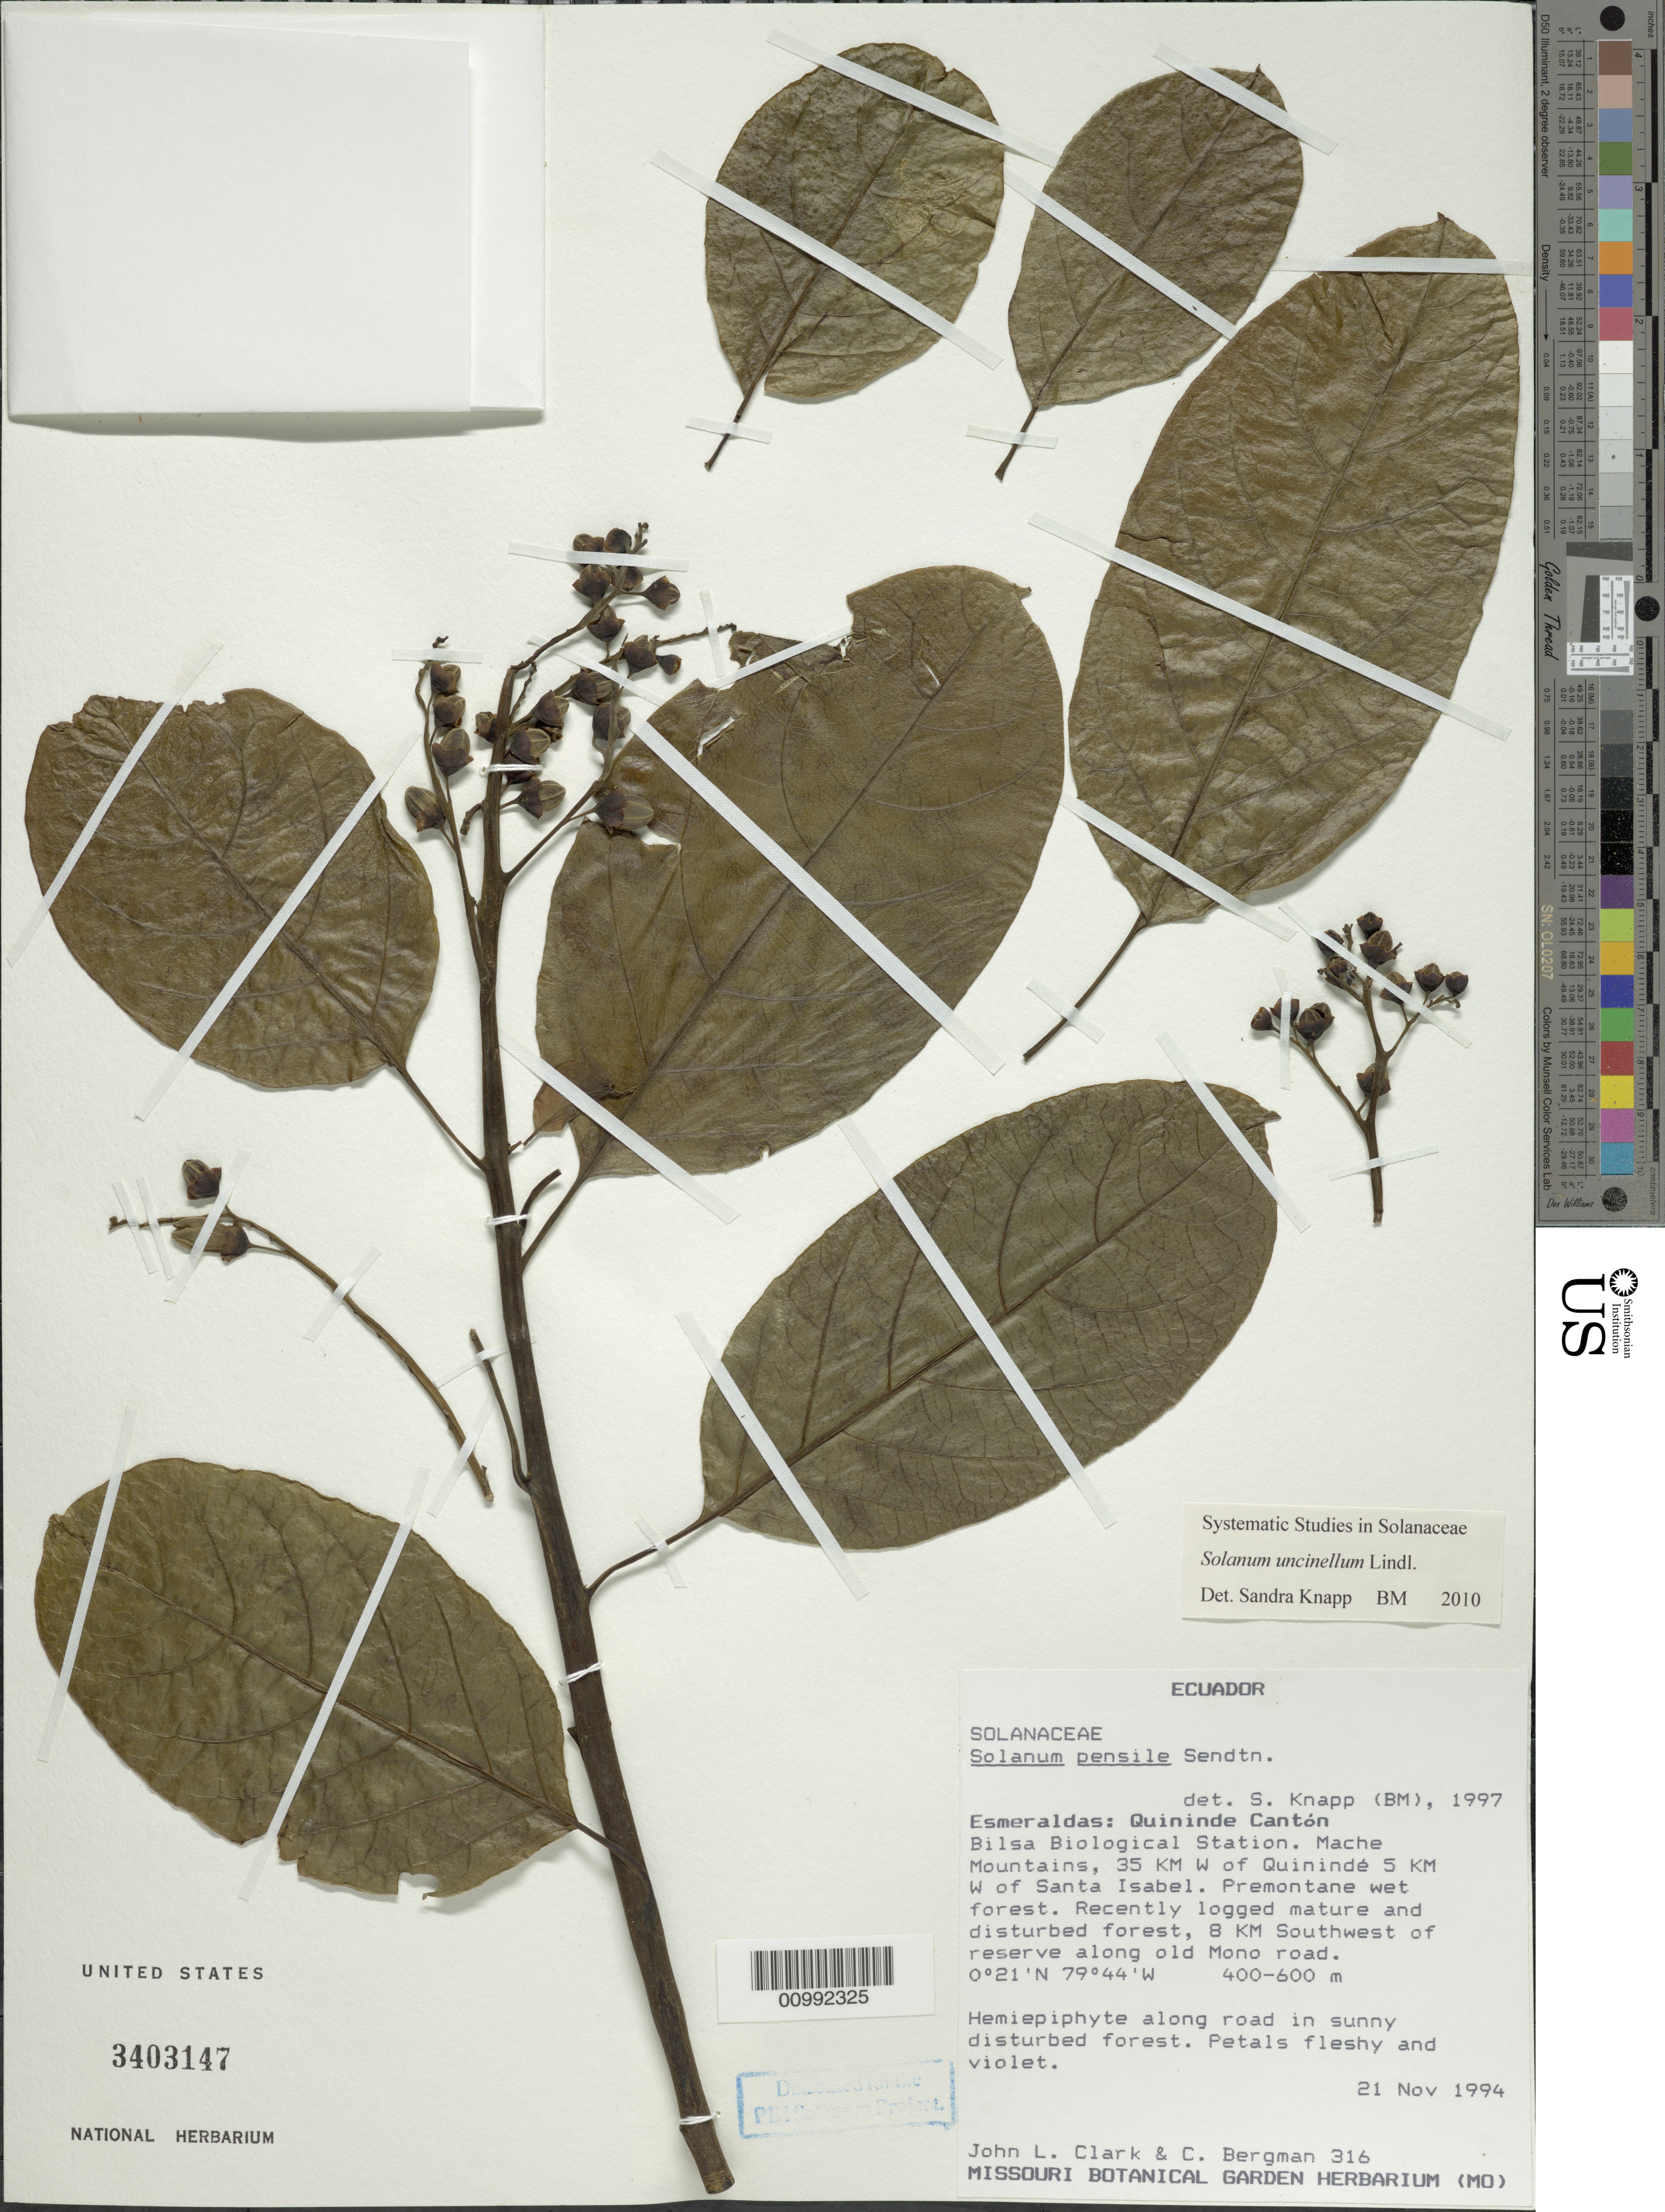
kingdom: Plantae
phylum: Tracheophyta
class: Magnoliopsida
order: Solanales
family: Solanaceae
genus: Solanum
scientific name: Solanum uncinellum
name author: Lindl.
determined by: Knapp, S. D.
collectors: J. L. Clark & C. Bergman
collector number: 316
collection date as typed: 21 Nov 1994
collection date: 1994-11-21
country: Ecuador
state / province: Esmeraldas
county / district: Quinindé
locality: Mache Mountains, 35 km W of Quinindé, 5 km W of Santa Isabel. 8 km southwest of reserve along old Mono road.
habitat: Premontane wet forest. Recently logged mature and disturbed forest. Along road in sunny disturbed forest.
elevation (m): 400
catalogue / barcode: US 3403147